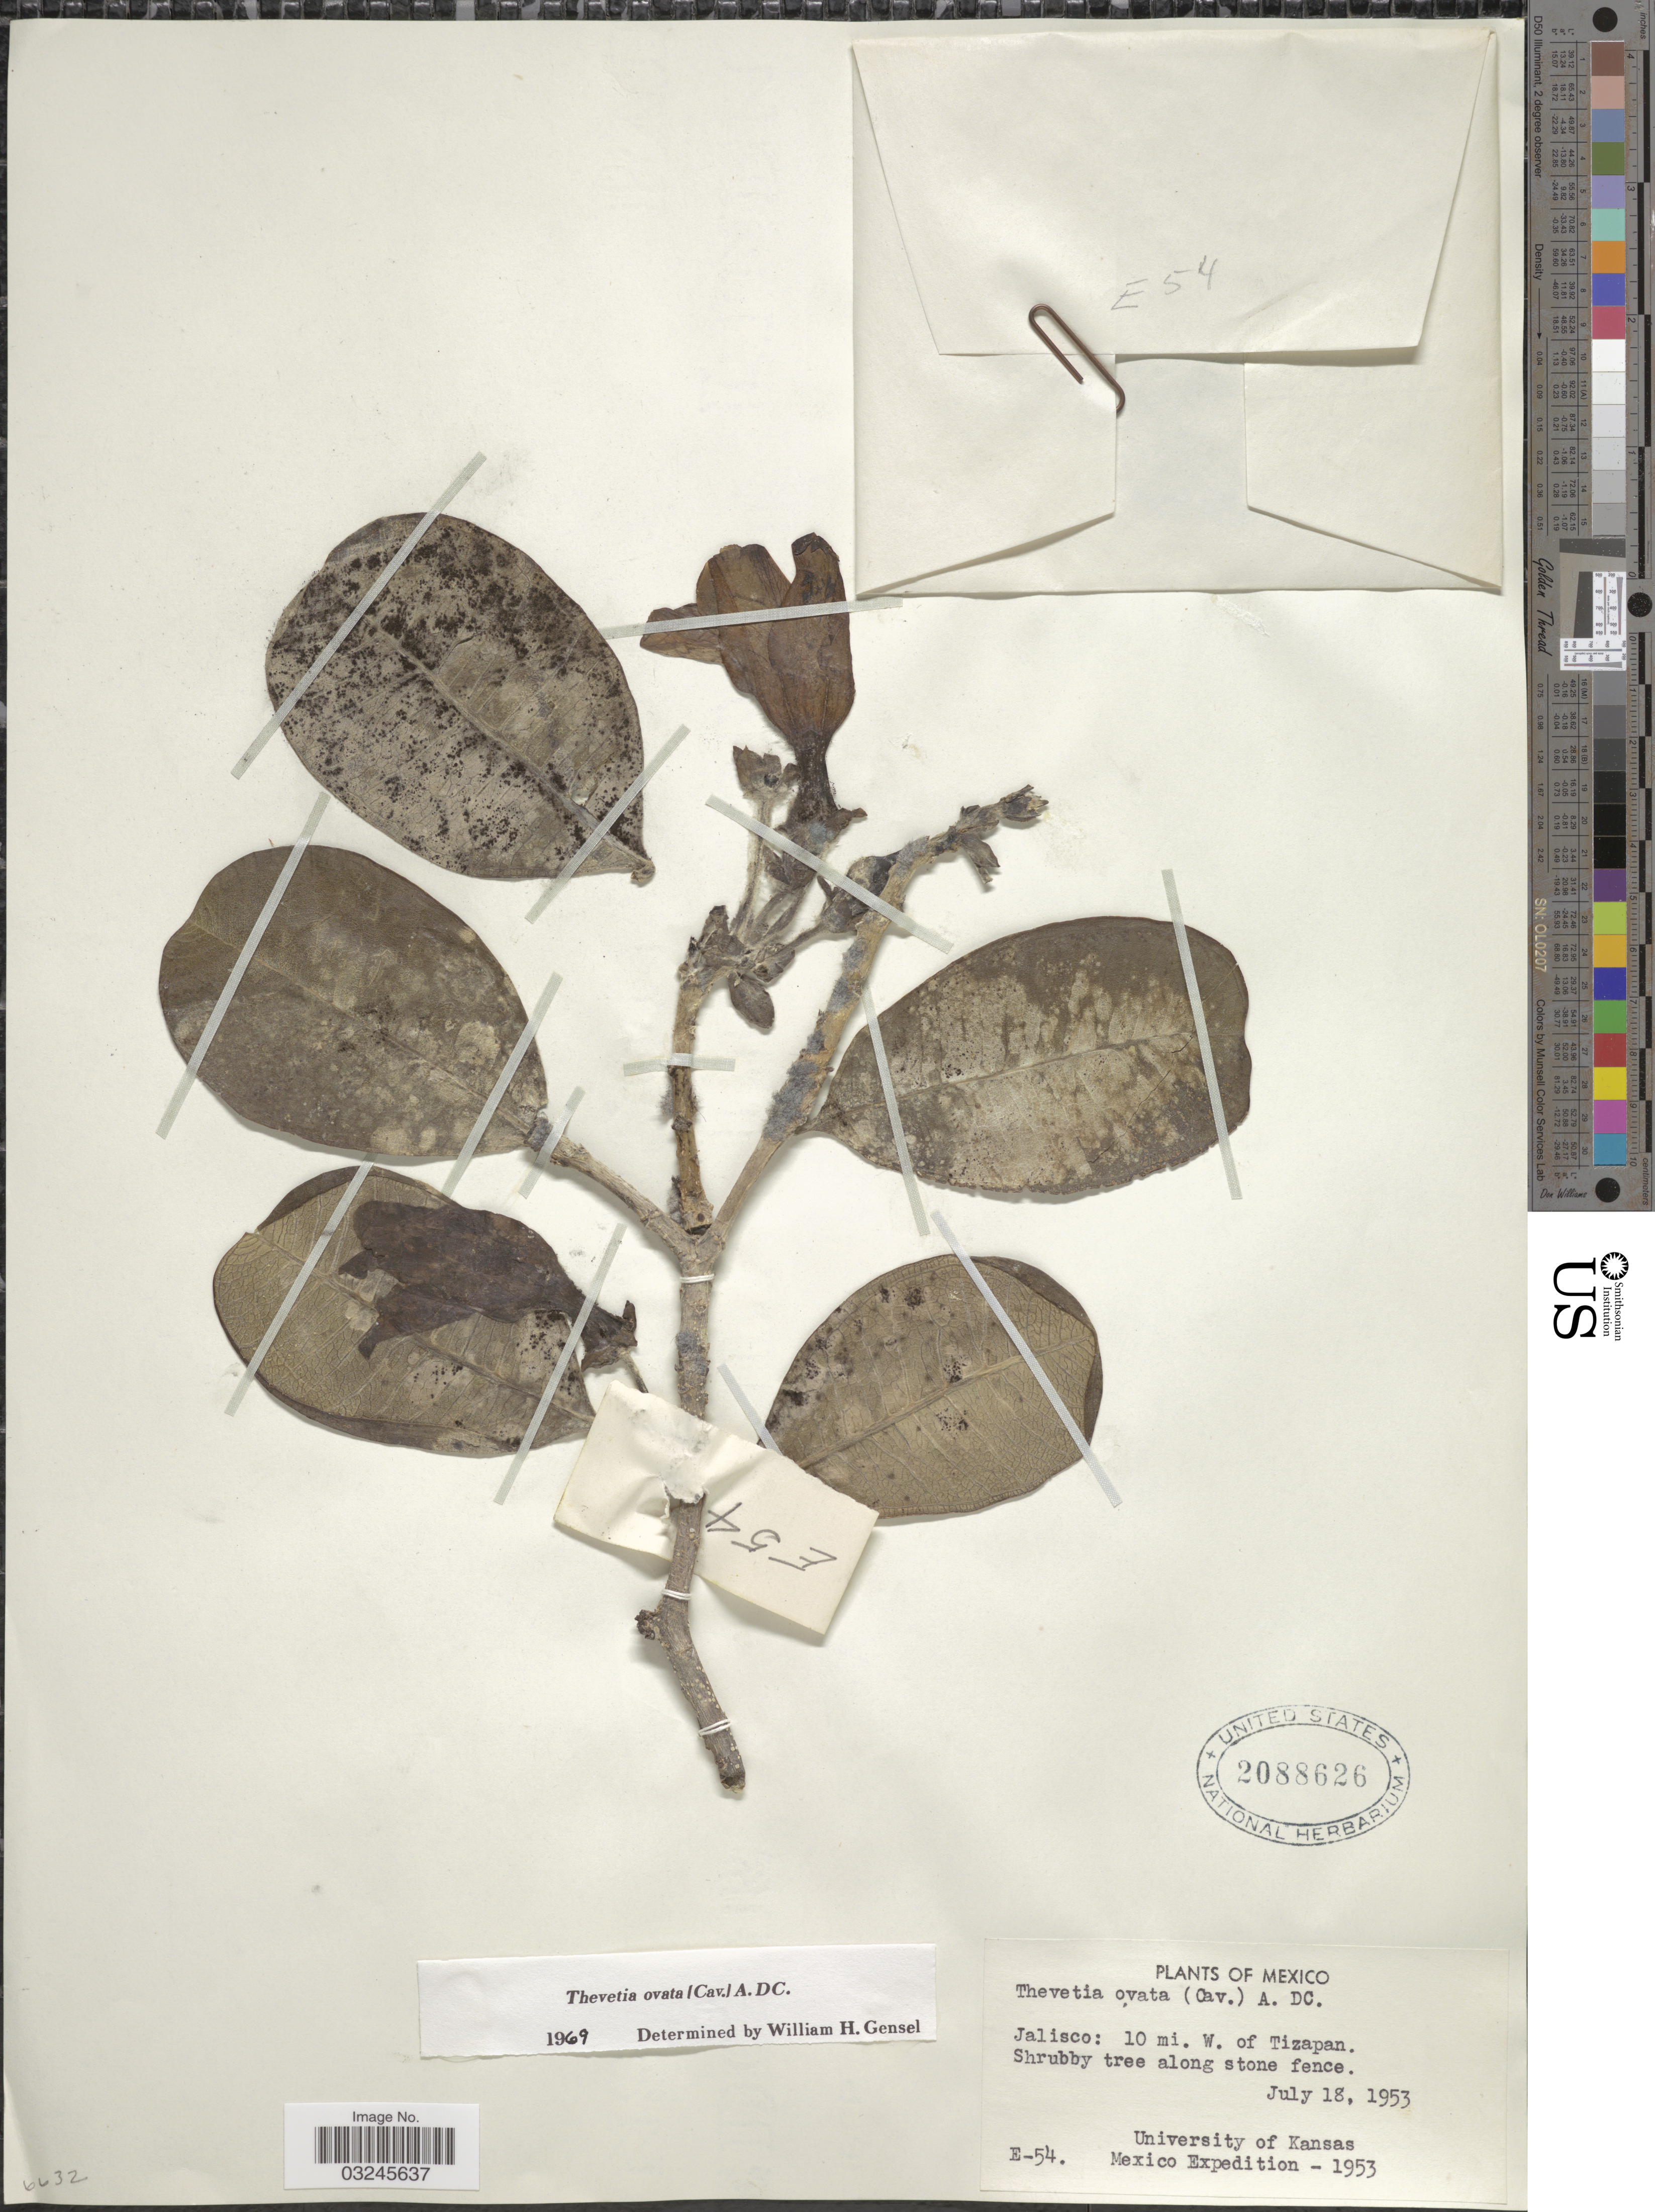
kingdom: Plantae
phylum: Tracheophyta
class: Magnoliopsida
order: Gentianales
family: Apocynaceae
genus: Thevetia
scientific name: Thevetia ovata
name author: (Cav.) A. DC.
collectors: University of Kansas Mexico Expedition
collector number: E-54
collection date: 1953-07-18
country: Mexico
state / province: Jalisco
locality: Jalisco: 10 mi. W. of Tizapan.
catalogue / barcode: US 2088626